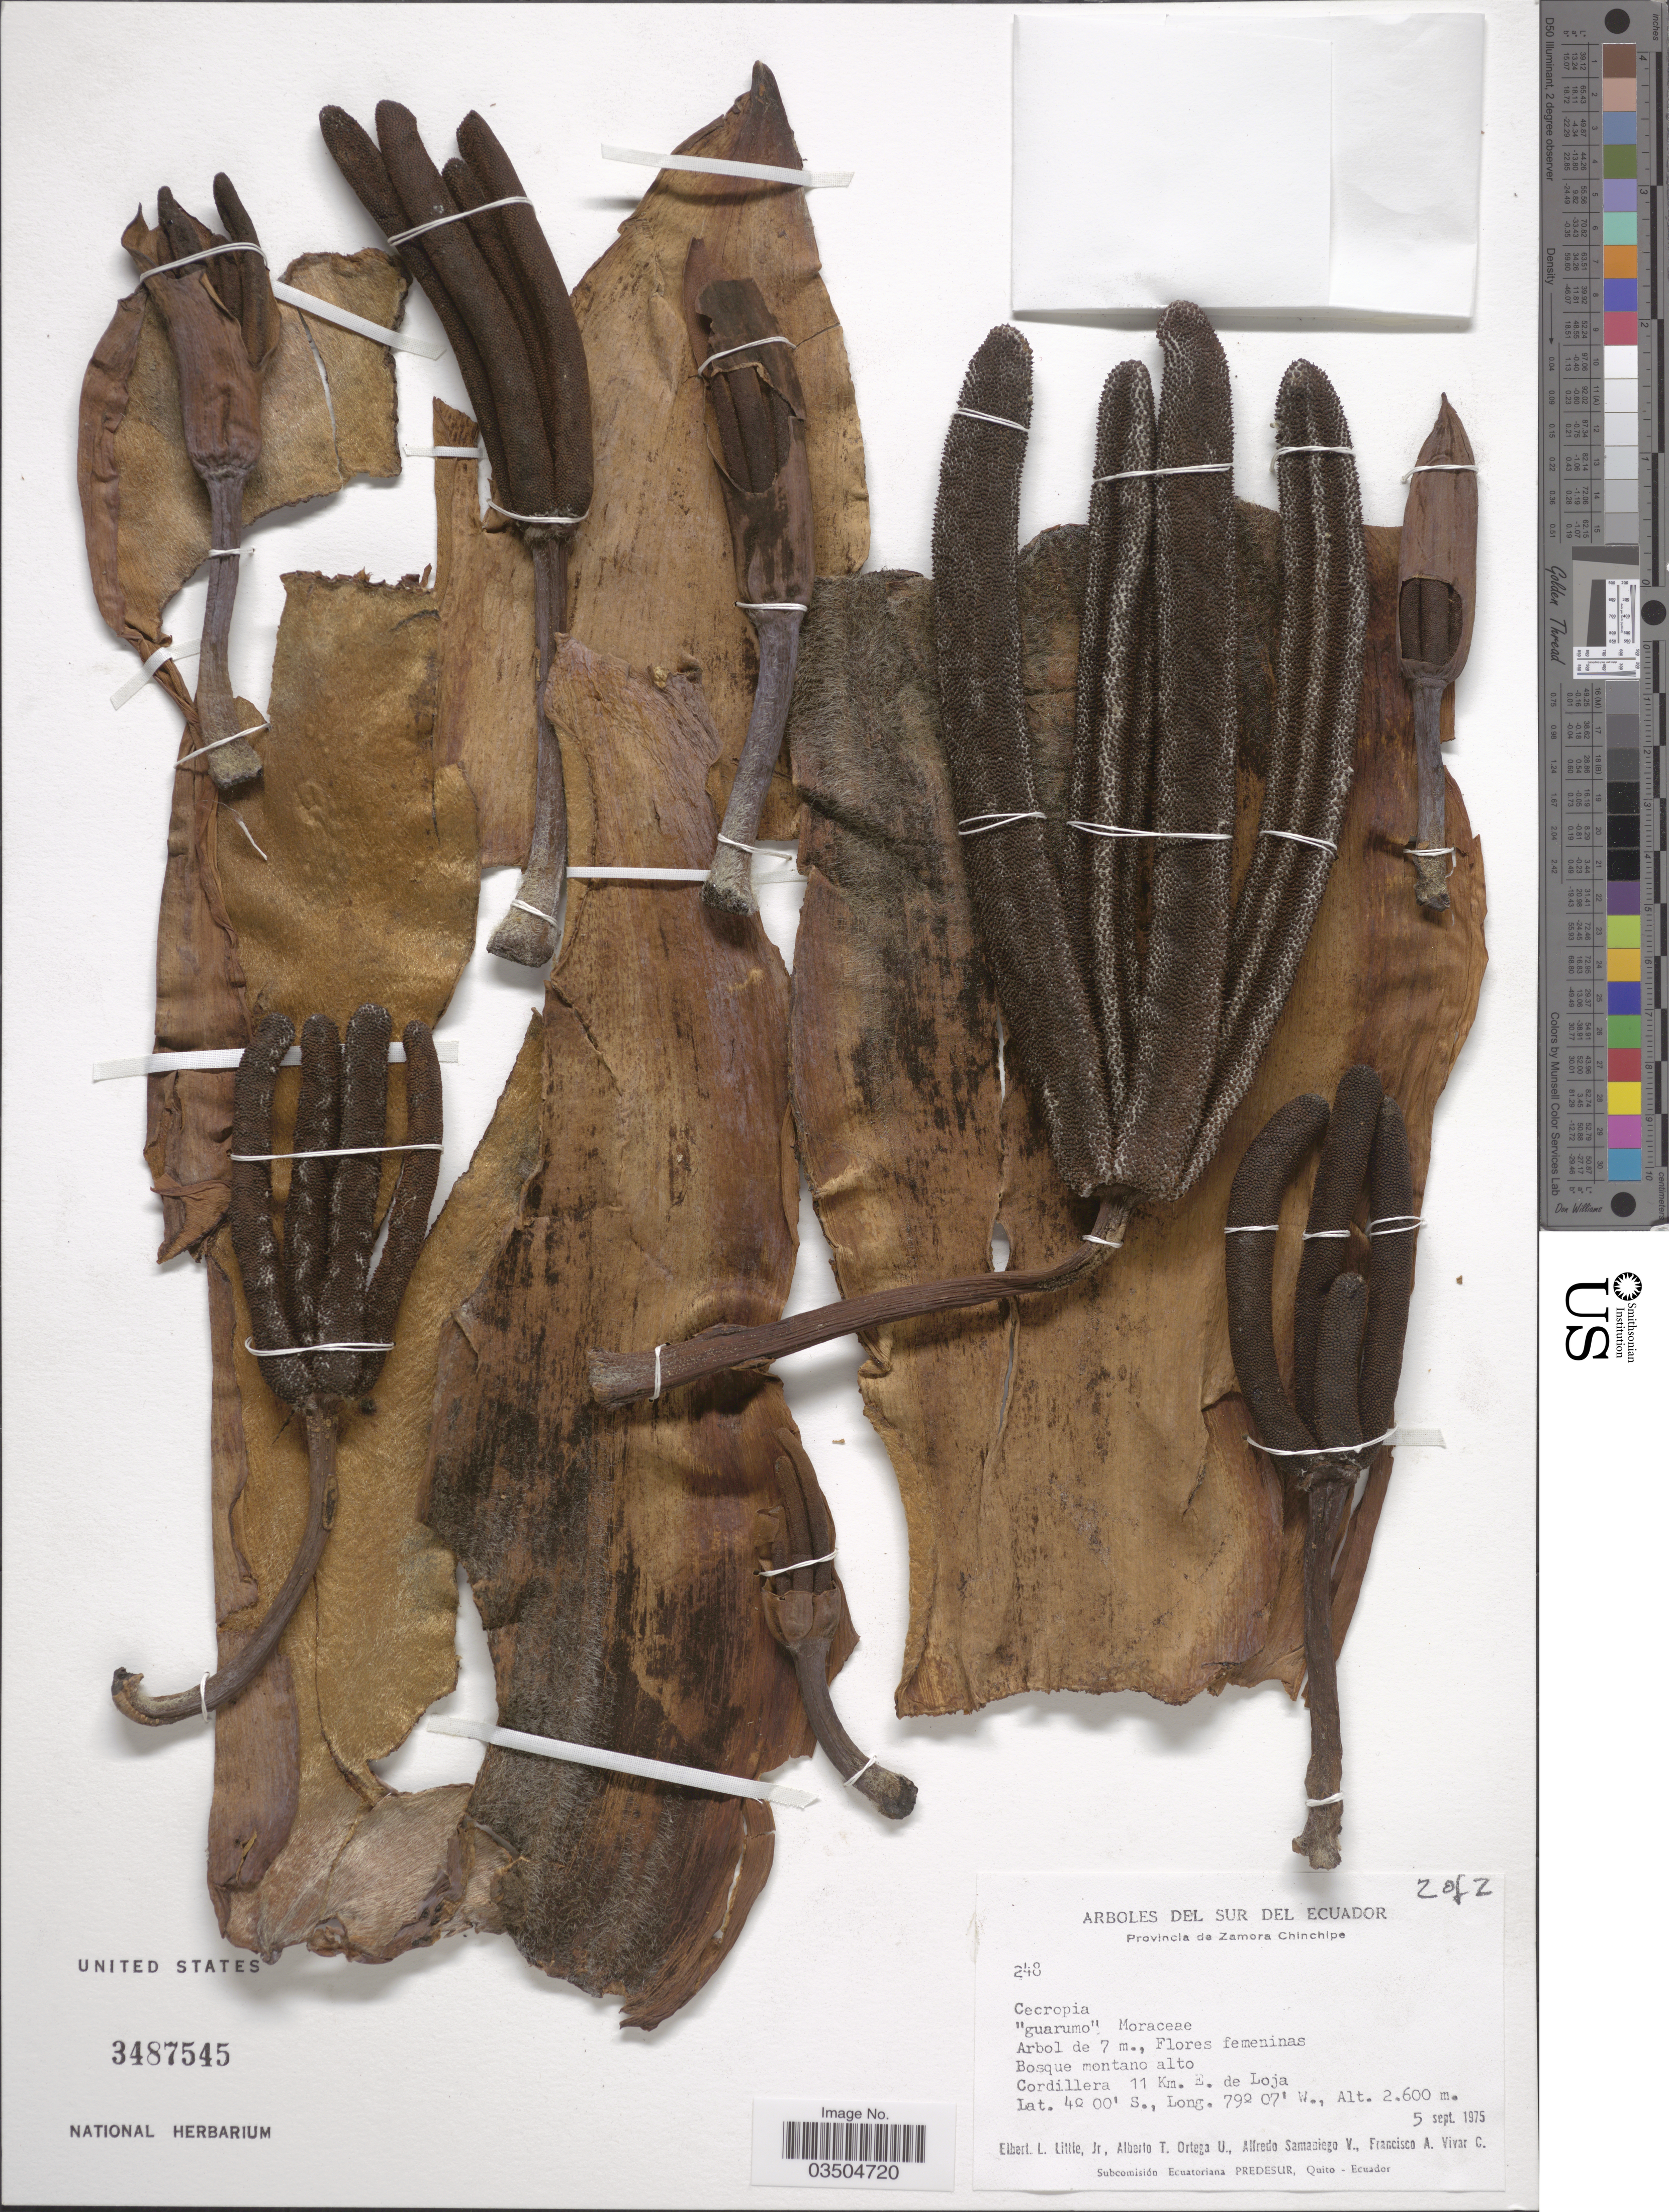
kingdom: Plantae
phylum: Tracheophyta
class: Magnoliopsida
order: Rosales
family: Urticaceae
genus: Cecropia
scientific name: Cecropia sp.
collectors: E. L. Little, A. T. Ortega U., A. V. Samaniego & F. A. Vivar C.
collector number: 248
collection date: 1975-09-05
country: Ecuador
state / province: Zamora-Chinchipe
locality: Del Sur Del Ecuador. Provincia de Zamora Chinchipe. Cordillera 11 Km. E. de Loja.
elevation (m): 2600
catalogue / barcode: US 3487545